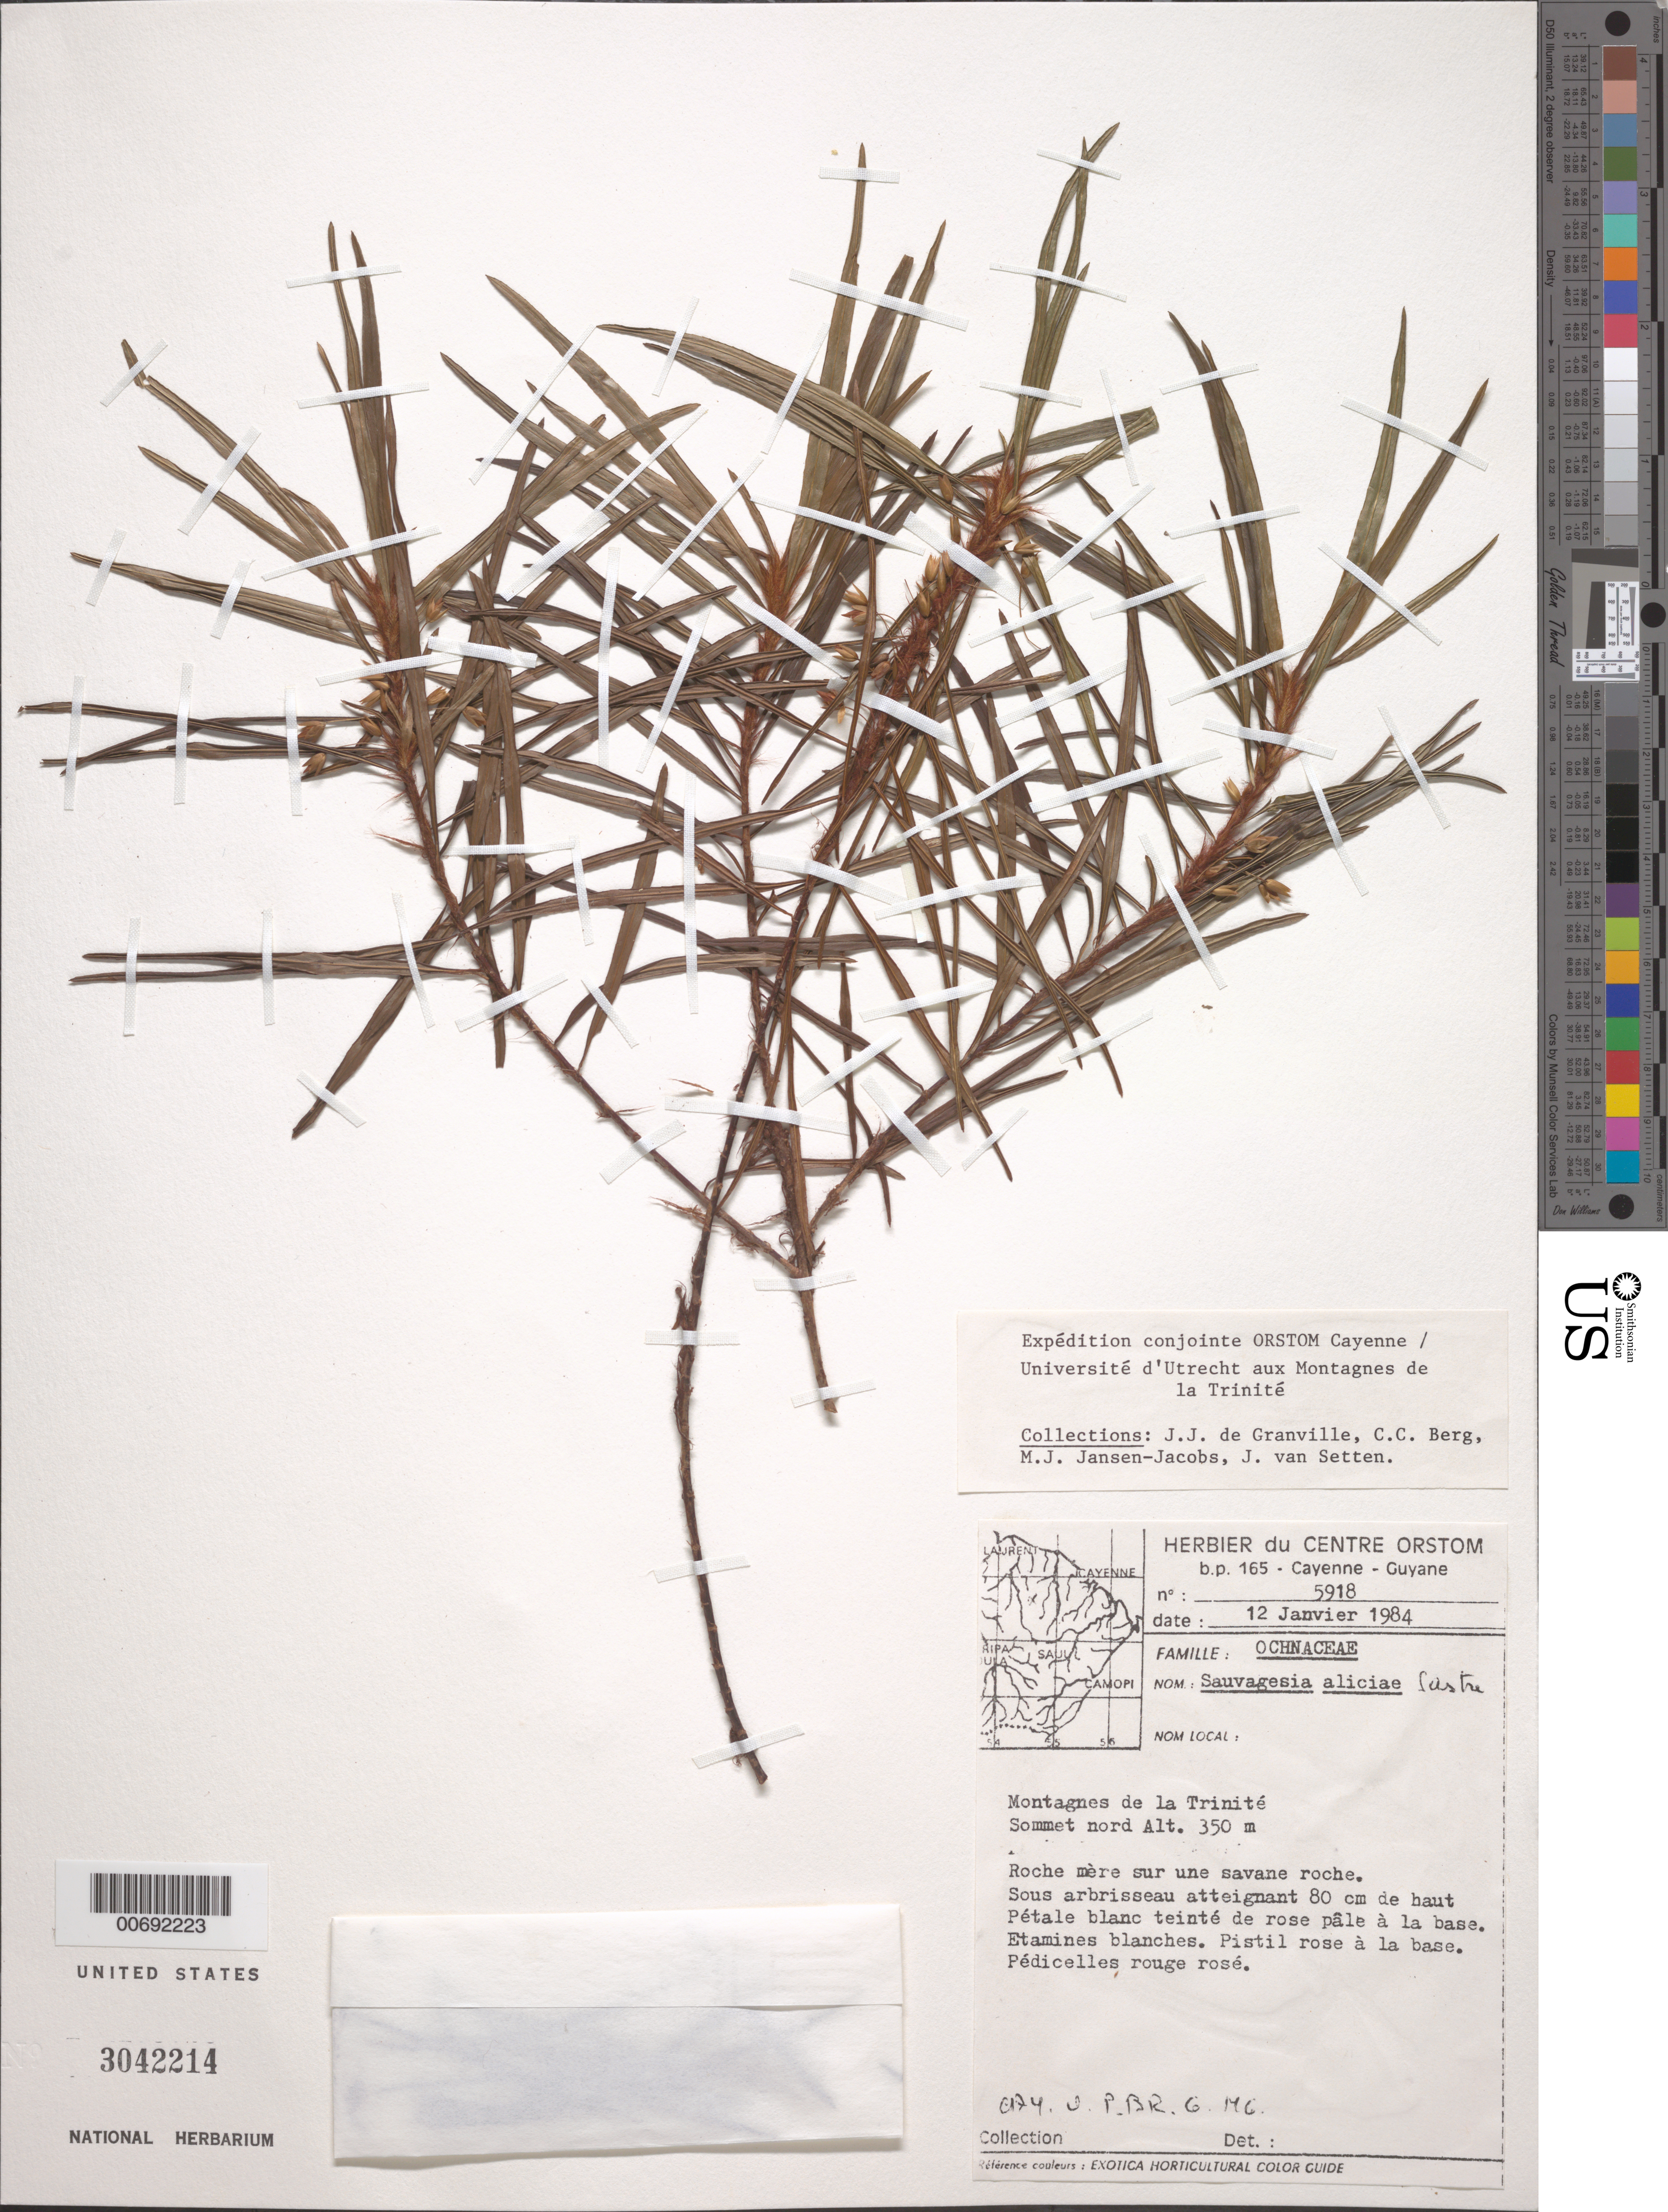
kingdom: Plantae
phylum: Tracheophyta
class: Magnoliopsida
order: Malpighiales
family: Ochnaceae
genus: Sauvagesia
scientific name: Sauvagesia aliciae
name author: Sastre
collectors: J.-J. de Granville, C. C. Berg, M. J. Jansen-Jacobs & J. van Setten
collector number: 5918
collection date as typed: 12-Jan-84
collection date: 1984-01-12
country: French Guiana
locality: Montagnes de la Trinité, sommet Nord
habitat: Roche mere sur une savane roche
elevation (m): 350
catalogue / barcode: US 3042214